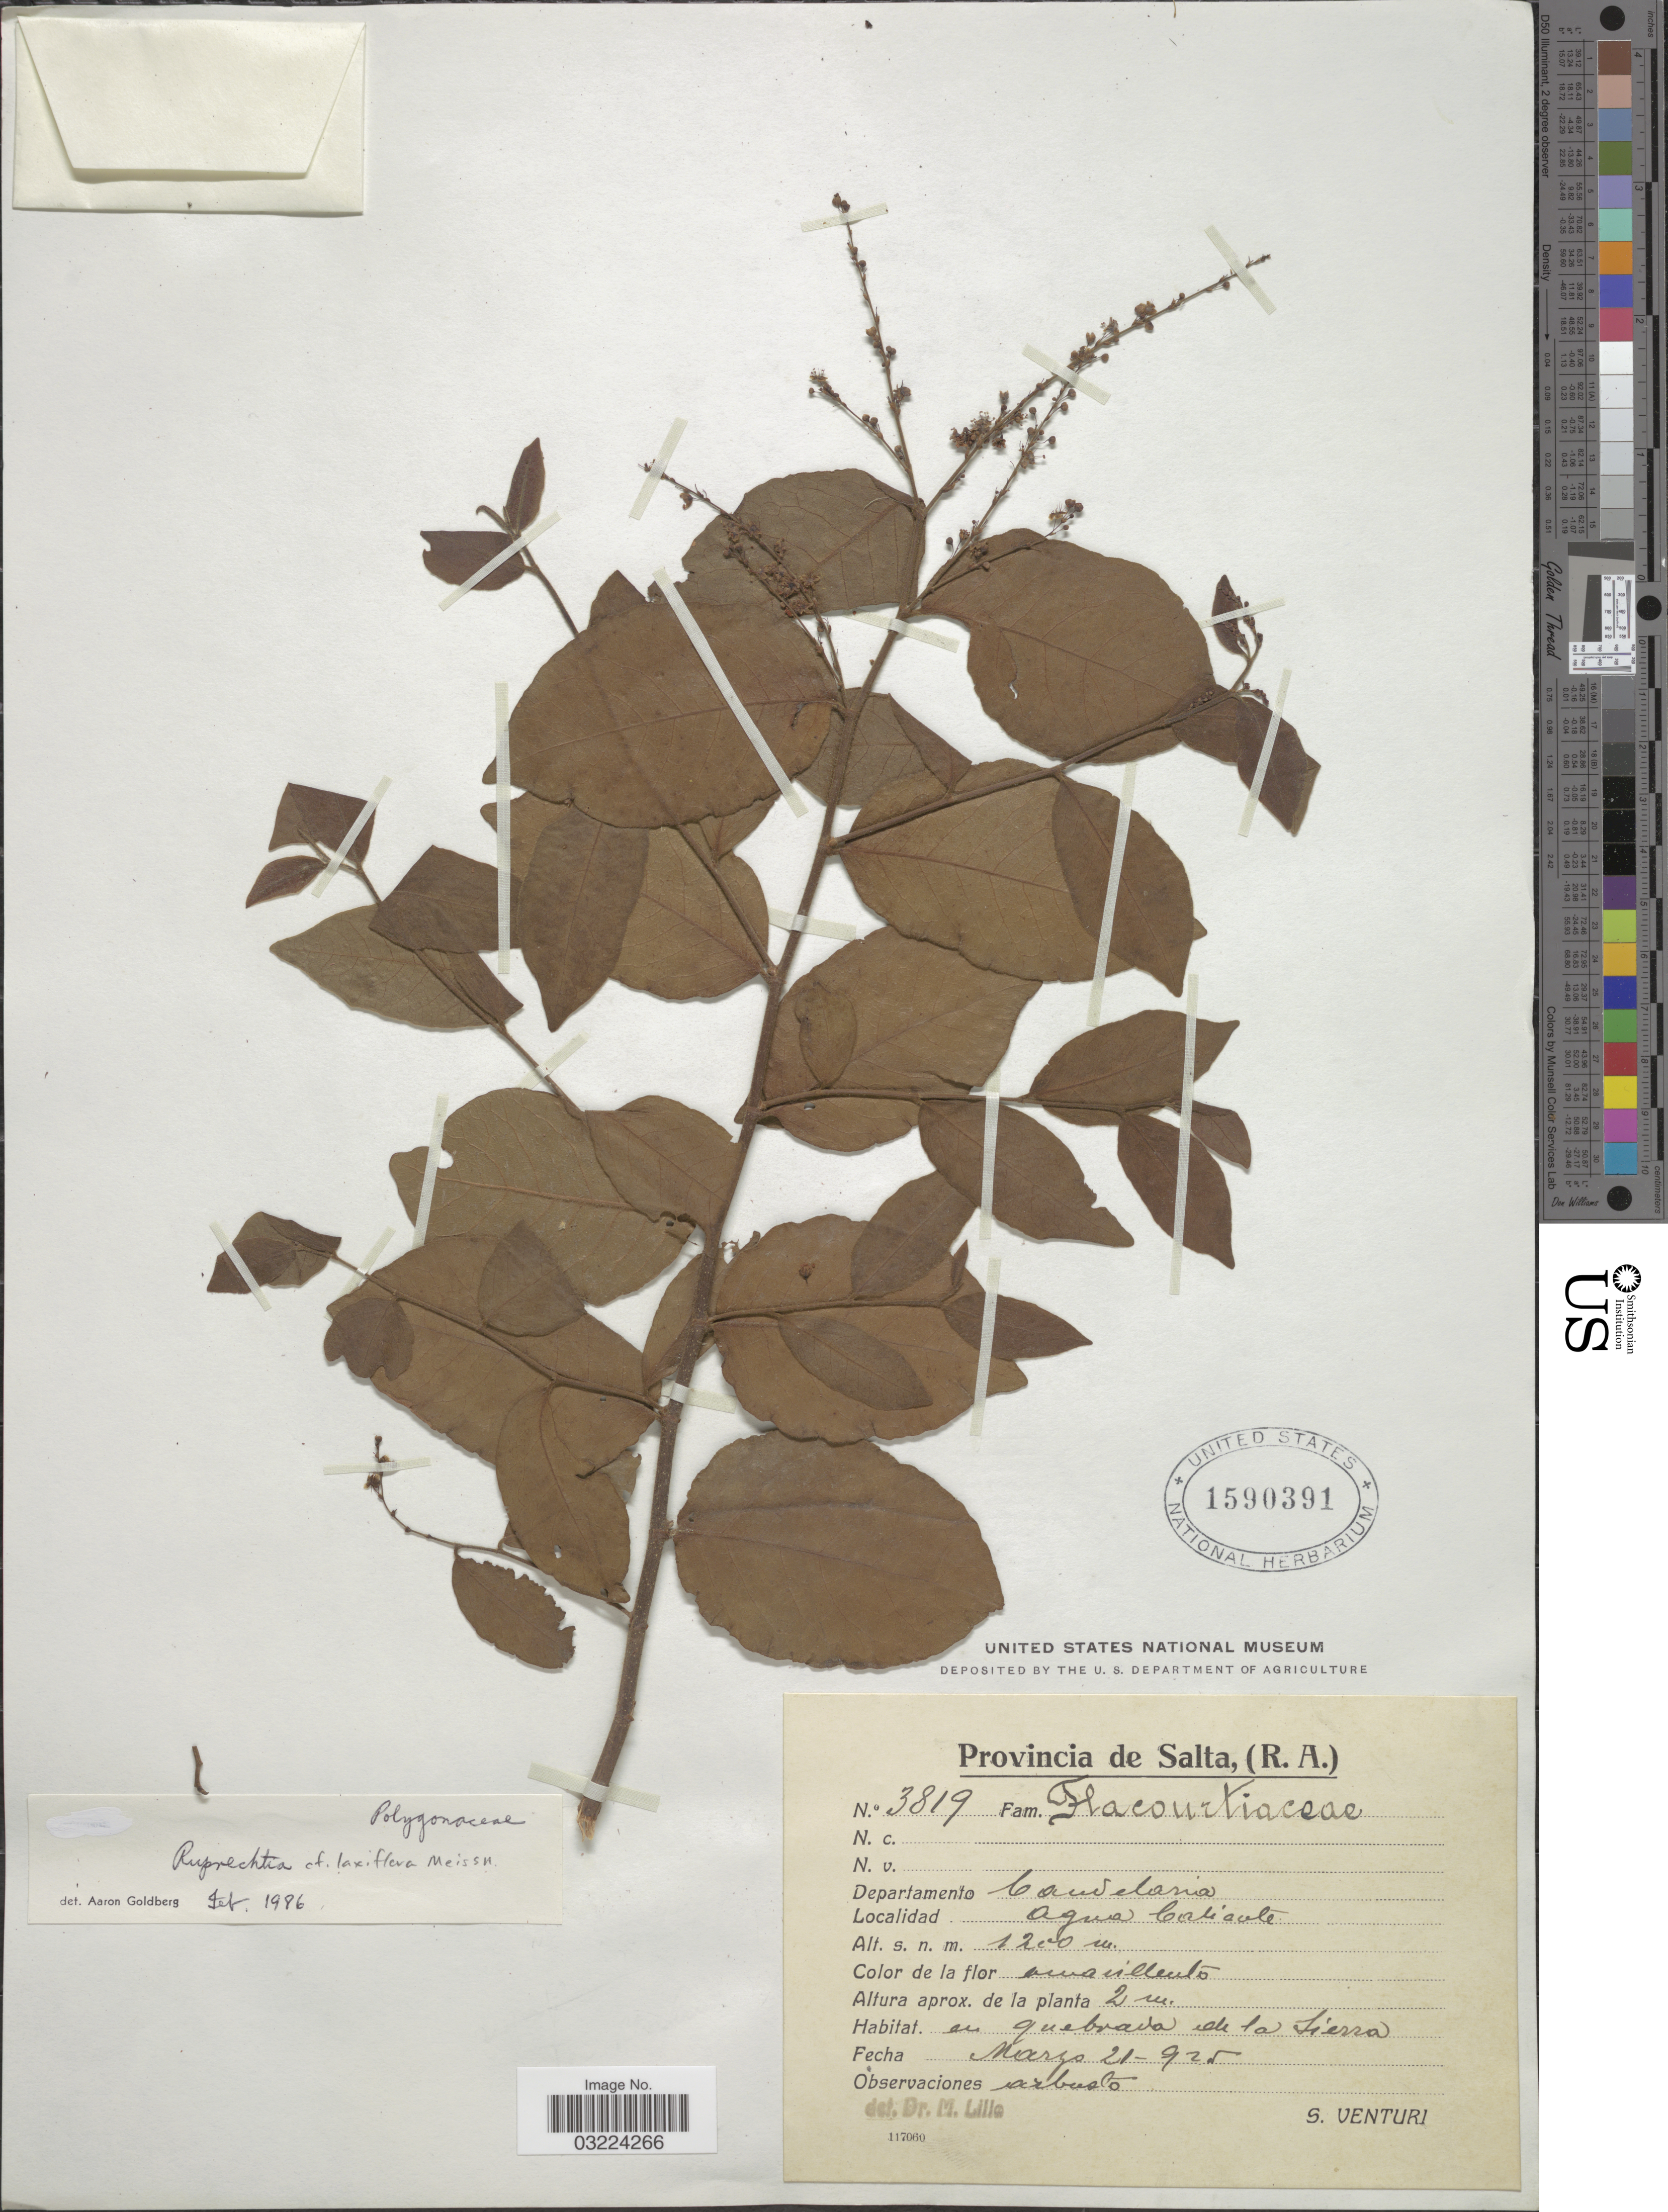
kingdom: Plantae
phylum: Tracheophyta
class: Magnoliopsida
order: Caryophyllales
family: Polygonaceae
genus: Ruprechtia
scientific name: Ruprechtia laxiflora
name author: Meisn.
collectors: S. Venturi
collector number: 3819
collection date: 1925-03-21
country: Argentina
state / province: Salta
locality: Departamento Candelaria. Agua Caliente.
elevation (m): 1200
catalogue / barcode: US 1590391